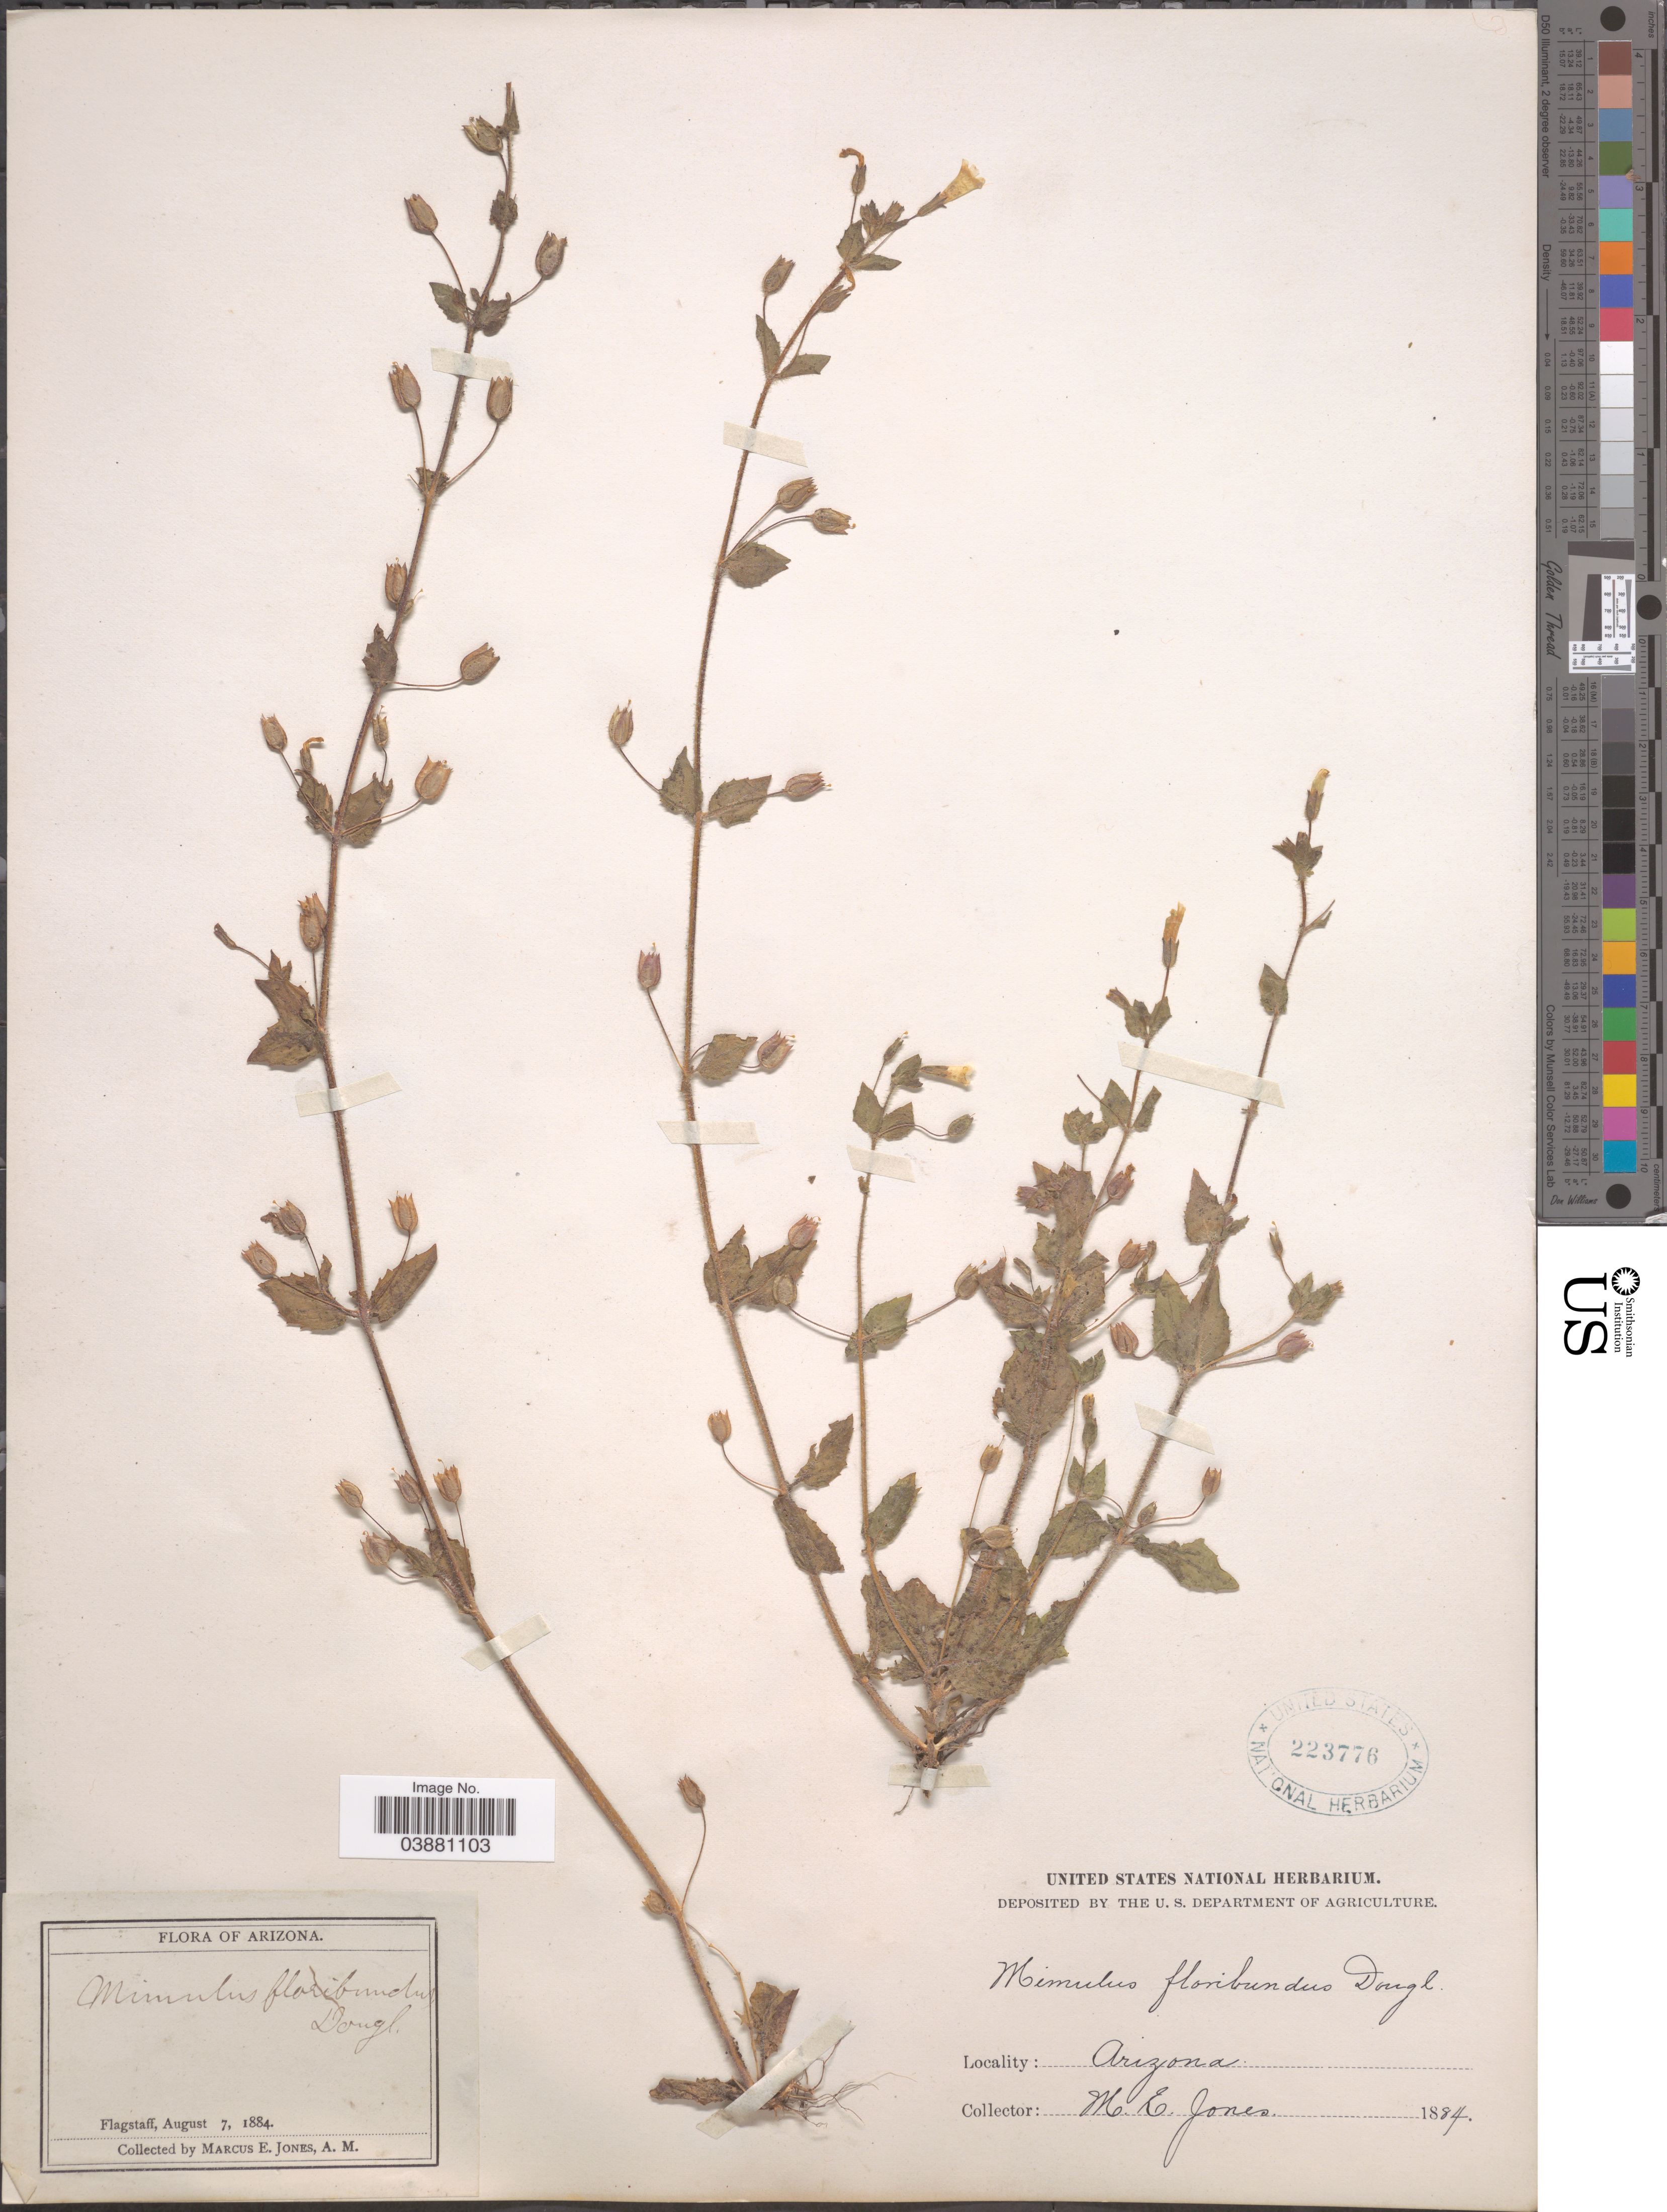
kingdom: Plantae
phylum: Tracheophyta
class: Magnoliopsida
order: Lamiales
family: Phrymaceae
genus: Mimulus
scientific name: Mimulus floribundus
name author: Douglas ex Lindl.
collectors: M. E. Jones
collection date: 1884-08-07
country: United States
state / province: Arizona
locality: Flagstaff.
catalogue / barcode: US 223776